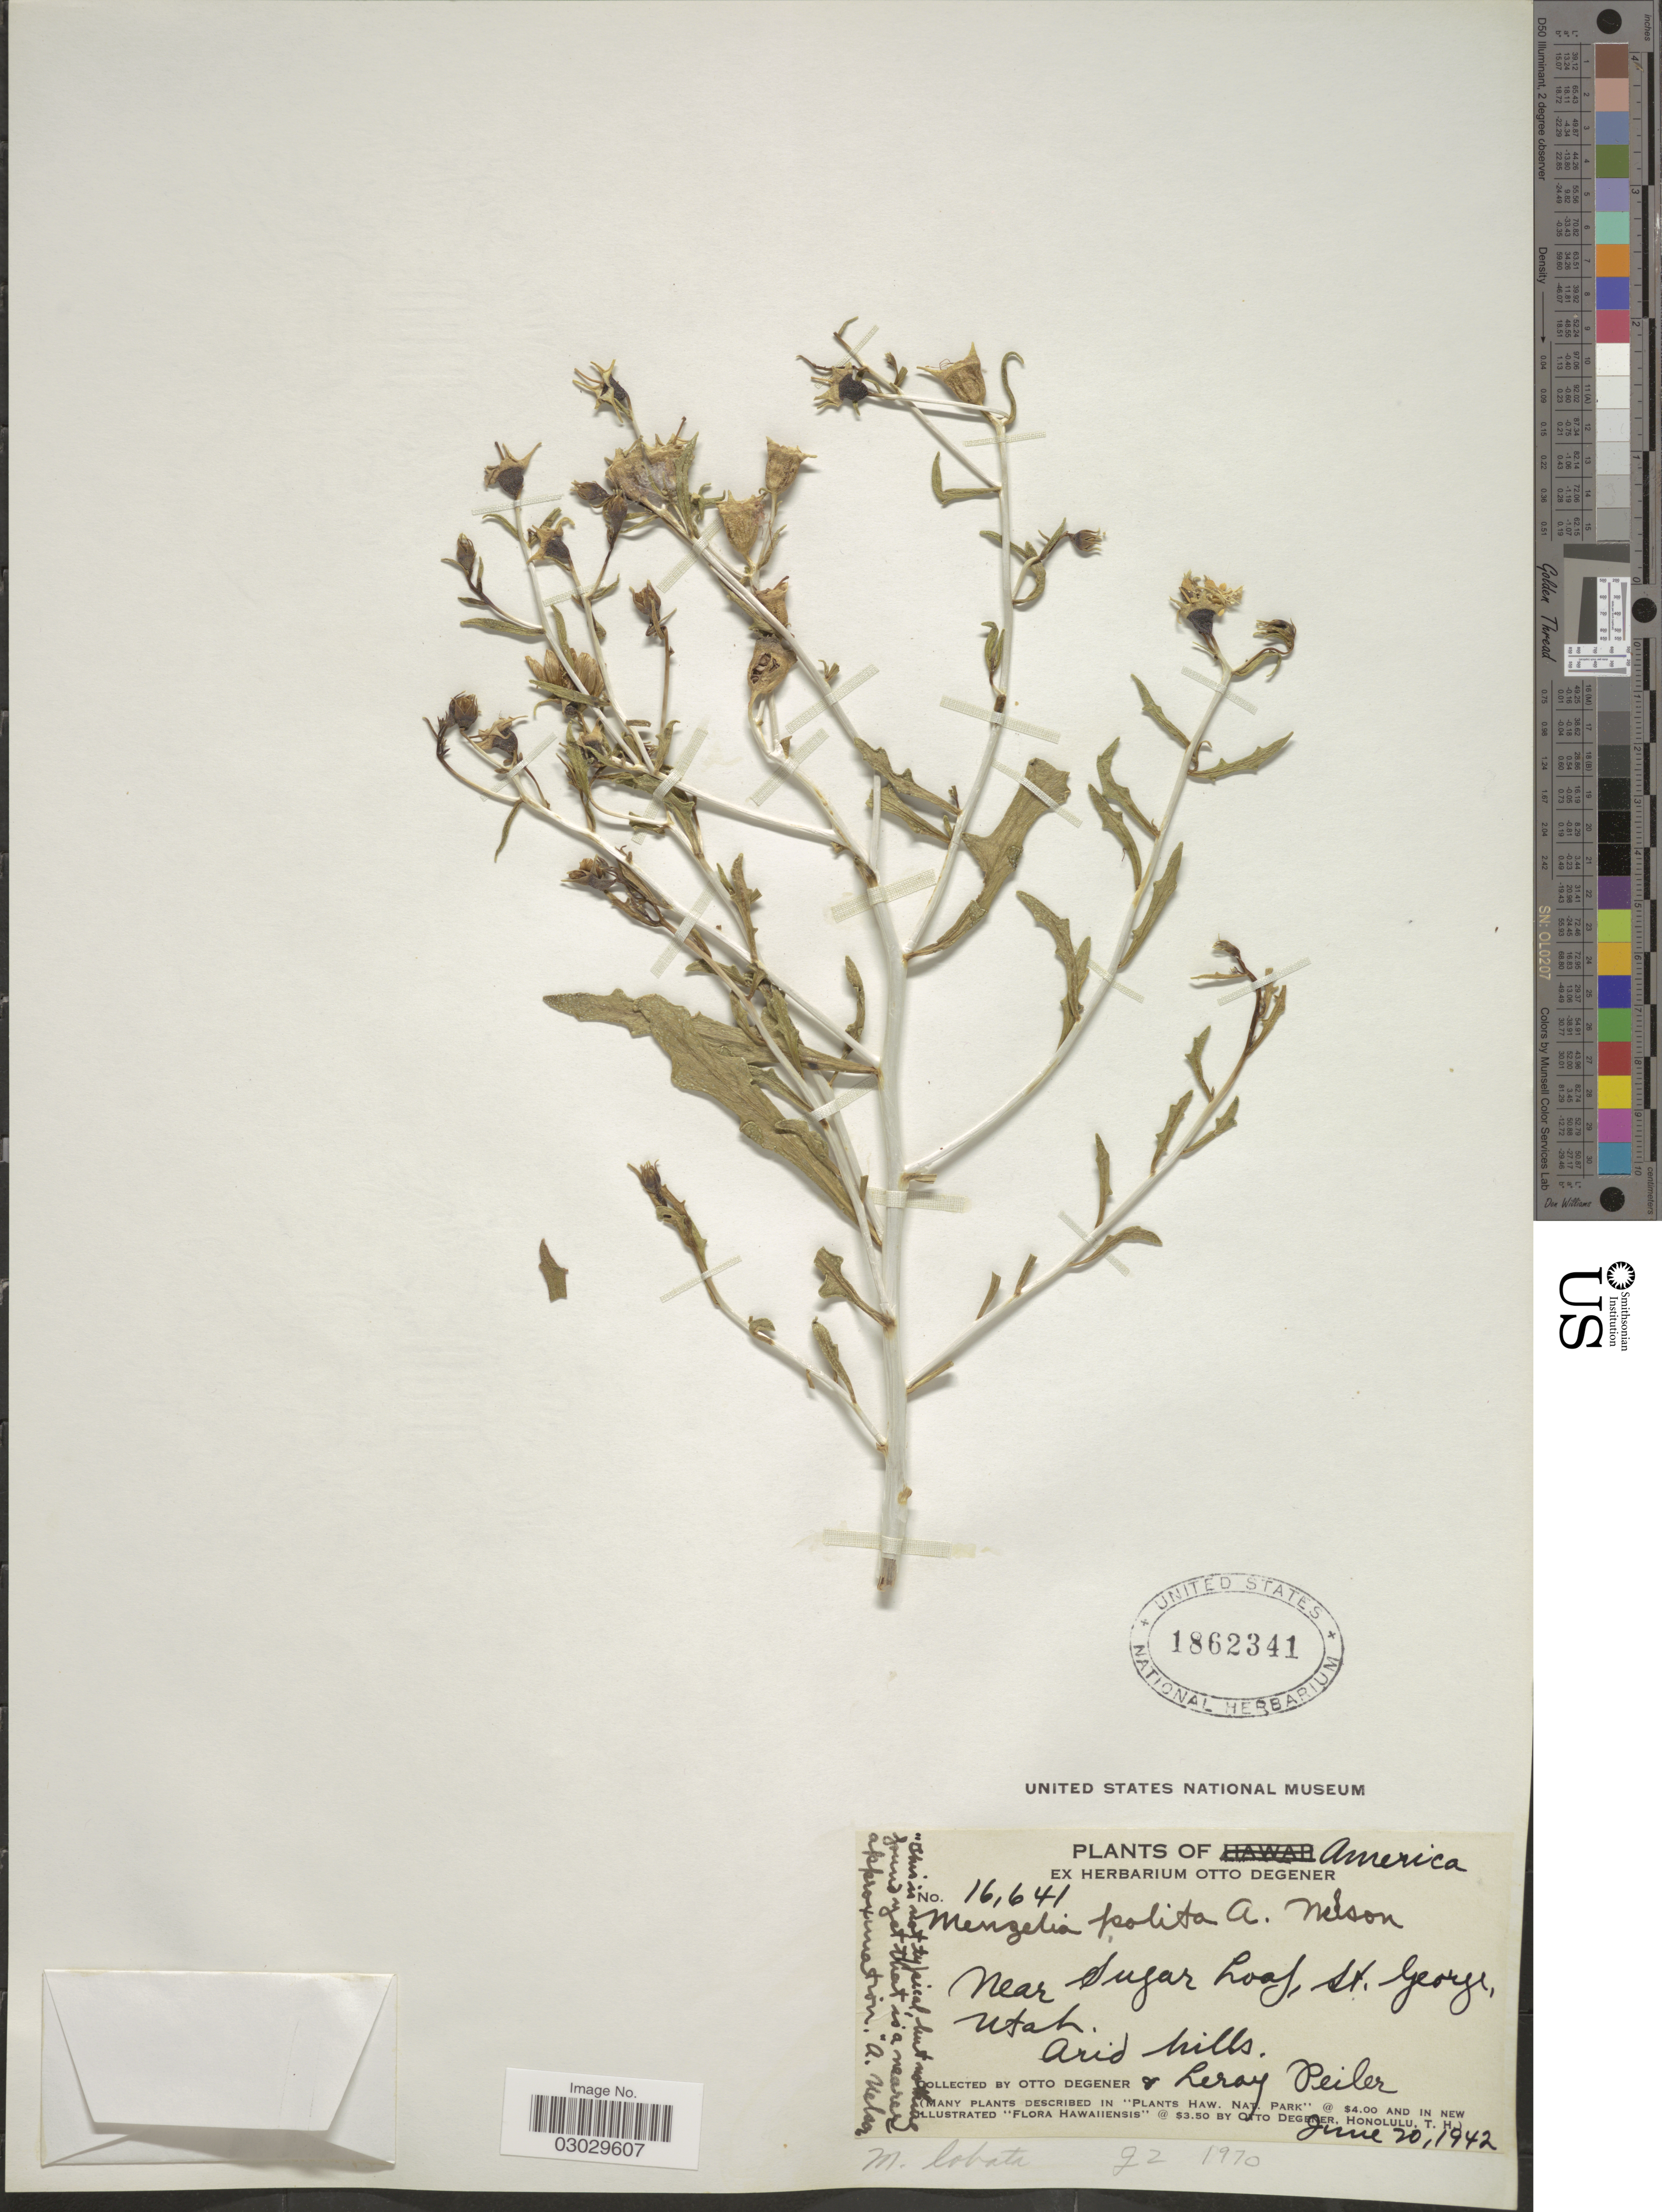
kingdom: Plantae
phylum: Tracheophyta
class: Magnoliopsida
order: Cornales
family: Loasaceae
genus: Mentzelia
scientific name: Mentzelia integra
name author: (M.E. Jones) Tidestr.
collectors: O. Degener & L. Peiler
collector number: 16641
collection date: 1942-06-20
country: United States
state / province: Utah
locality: Near Sugar Loaf, St. George. Arid hills.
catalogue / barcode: US 1862341